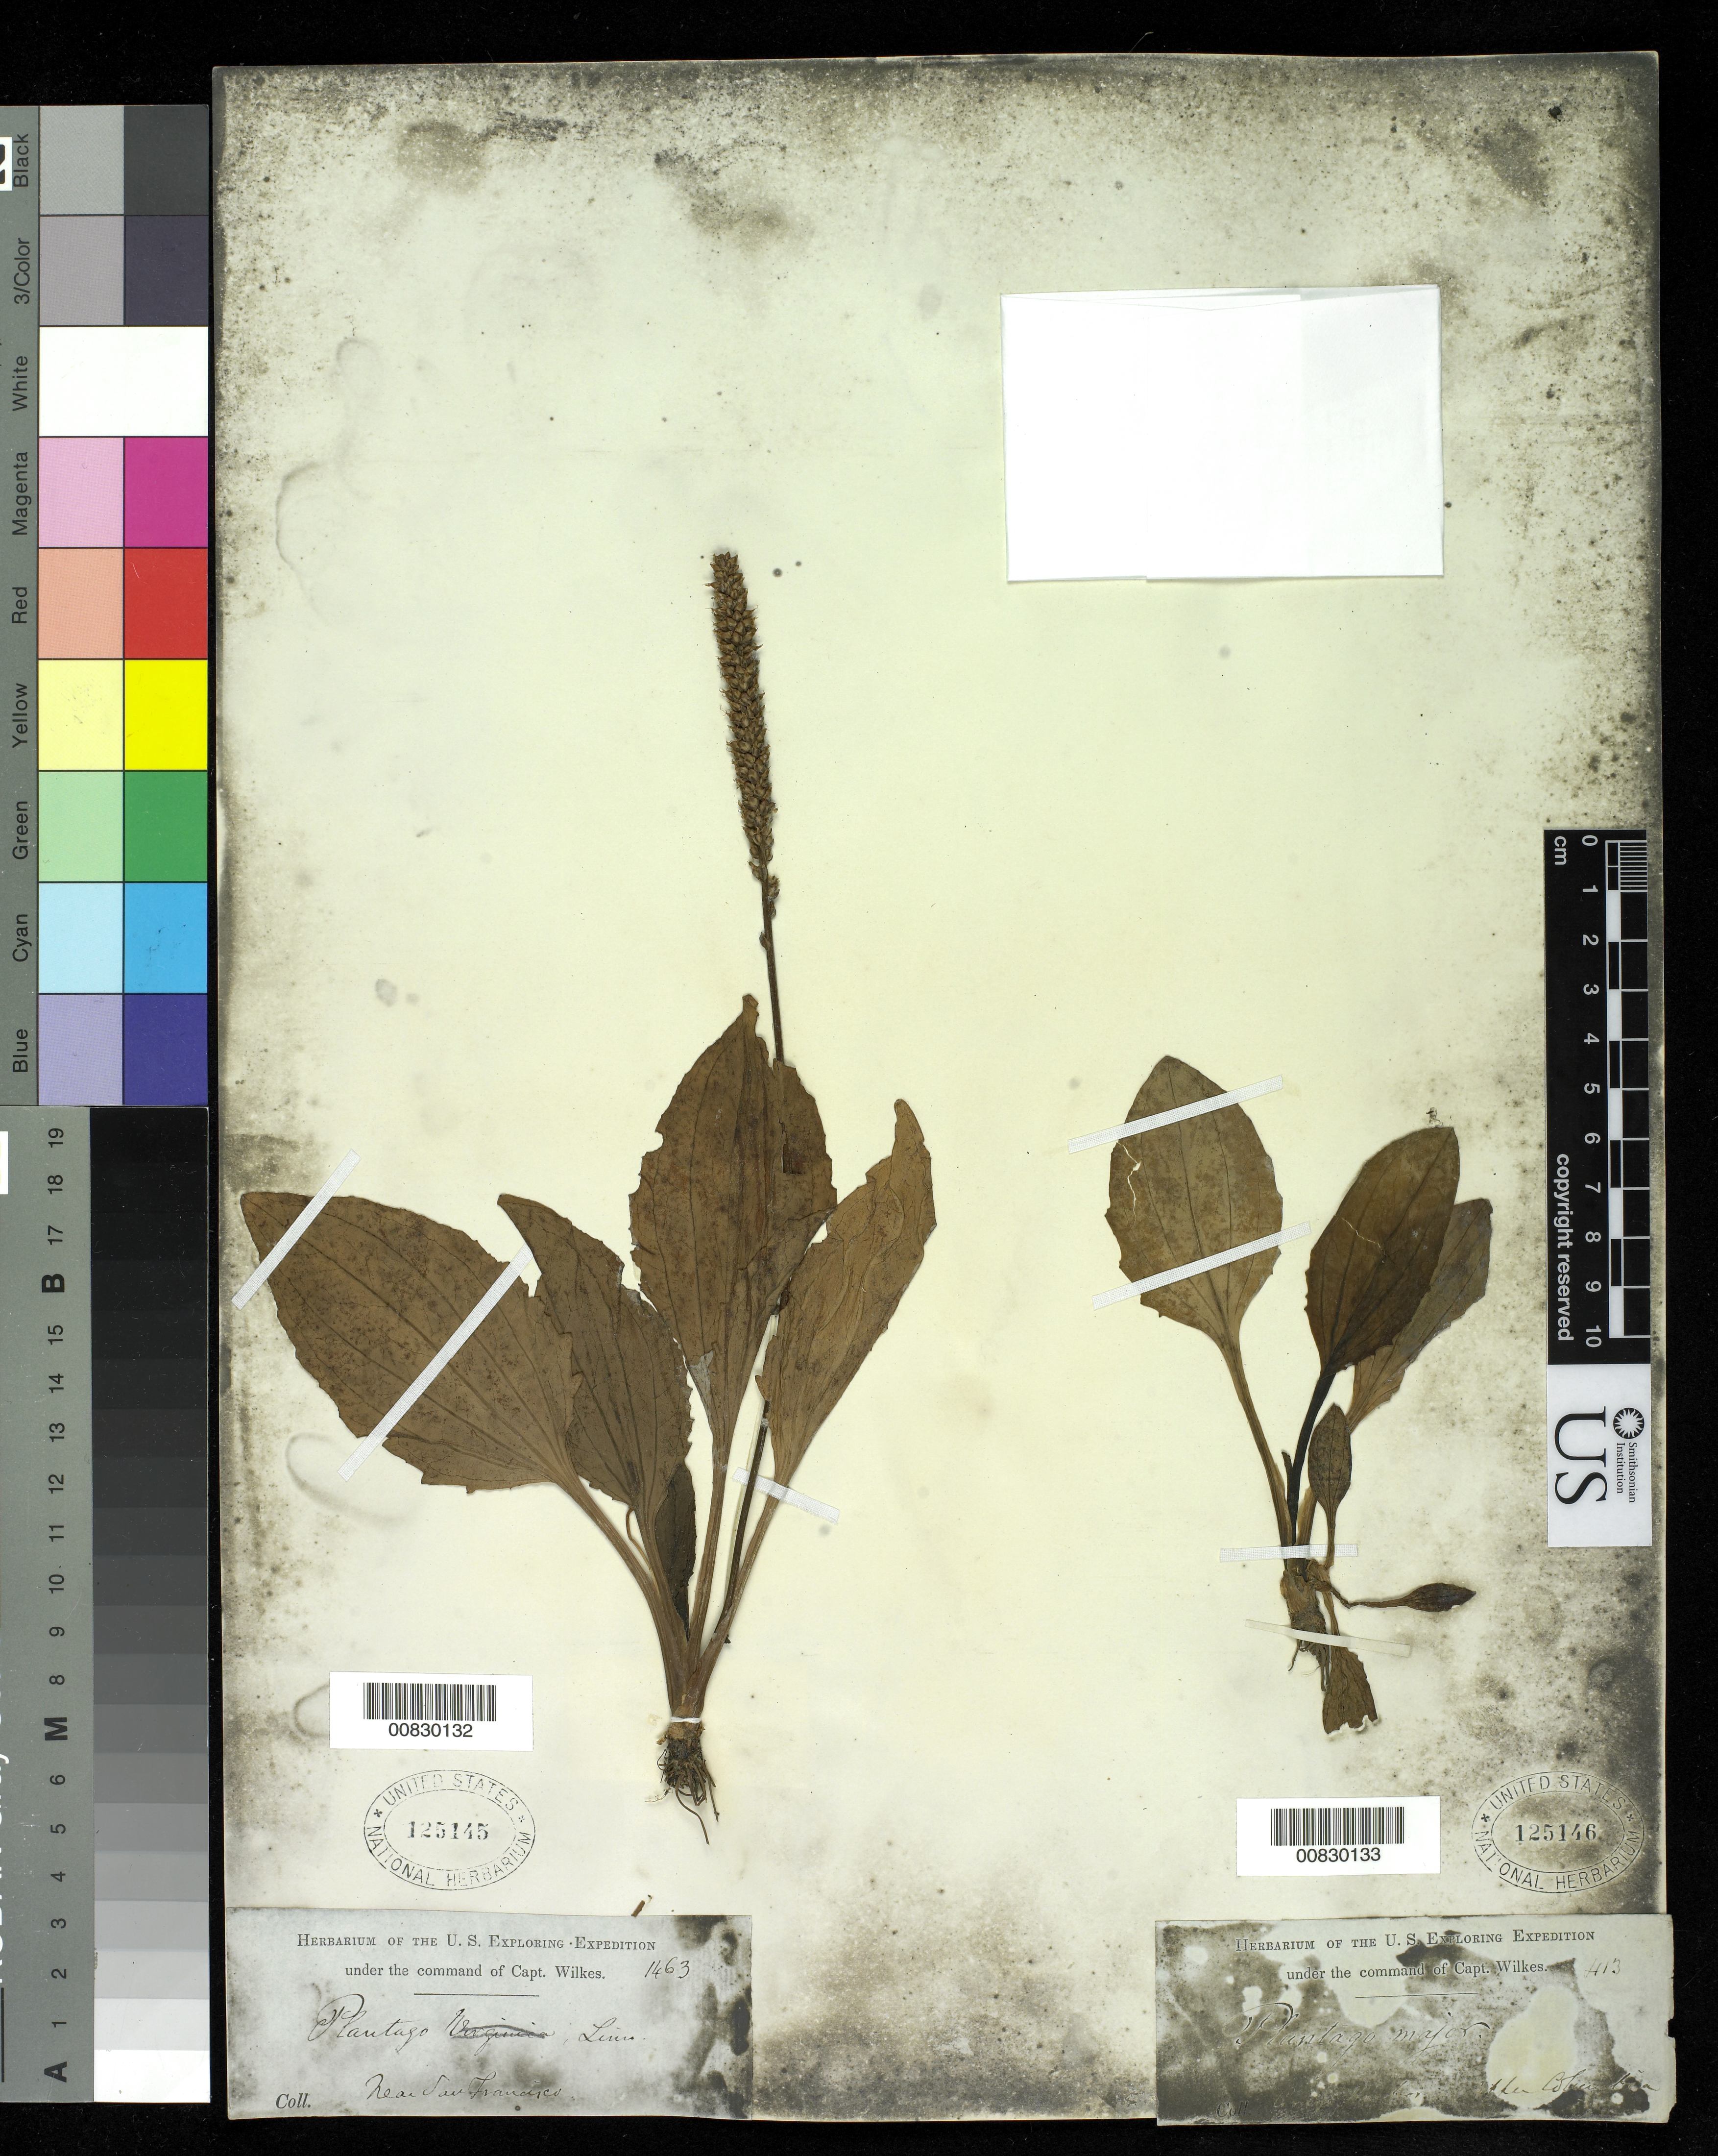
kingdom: Plantae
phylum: Tracheophyta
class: Magnoliopsida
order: Lamiales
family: Plantaginaceae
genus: Plantago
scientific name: Plantago major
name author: L.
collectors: Wilkes Explor. Exped.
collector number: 1463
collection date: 1838/1842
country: United States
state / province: California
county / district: San Francisco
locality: near San Francisco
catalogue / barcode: US 125145